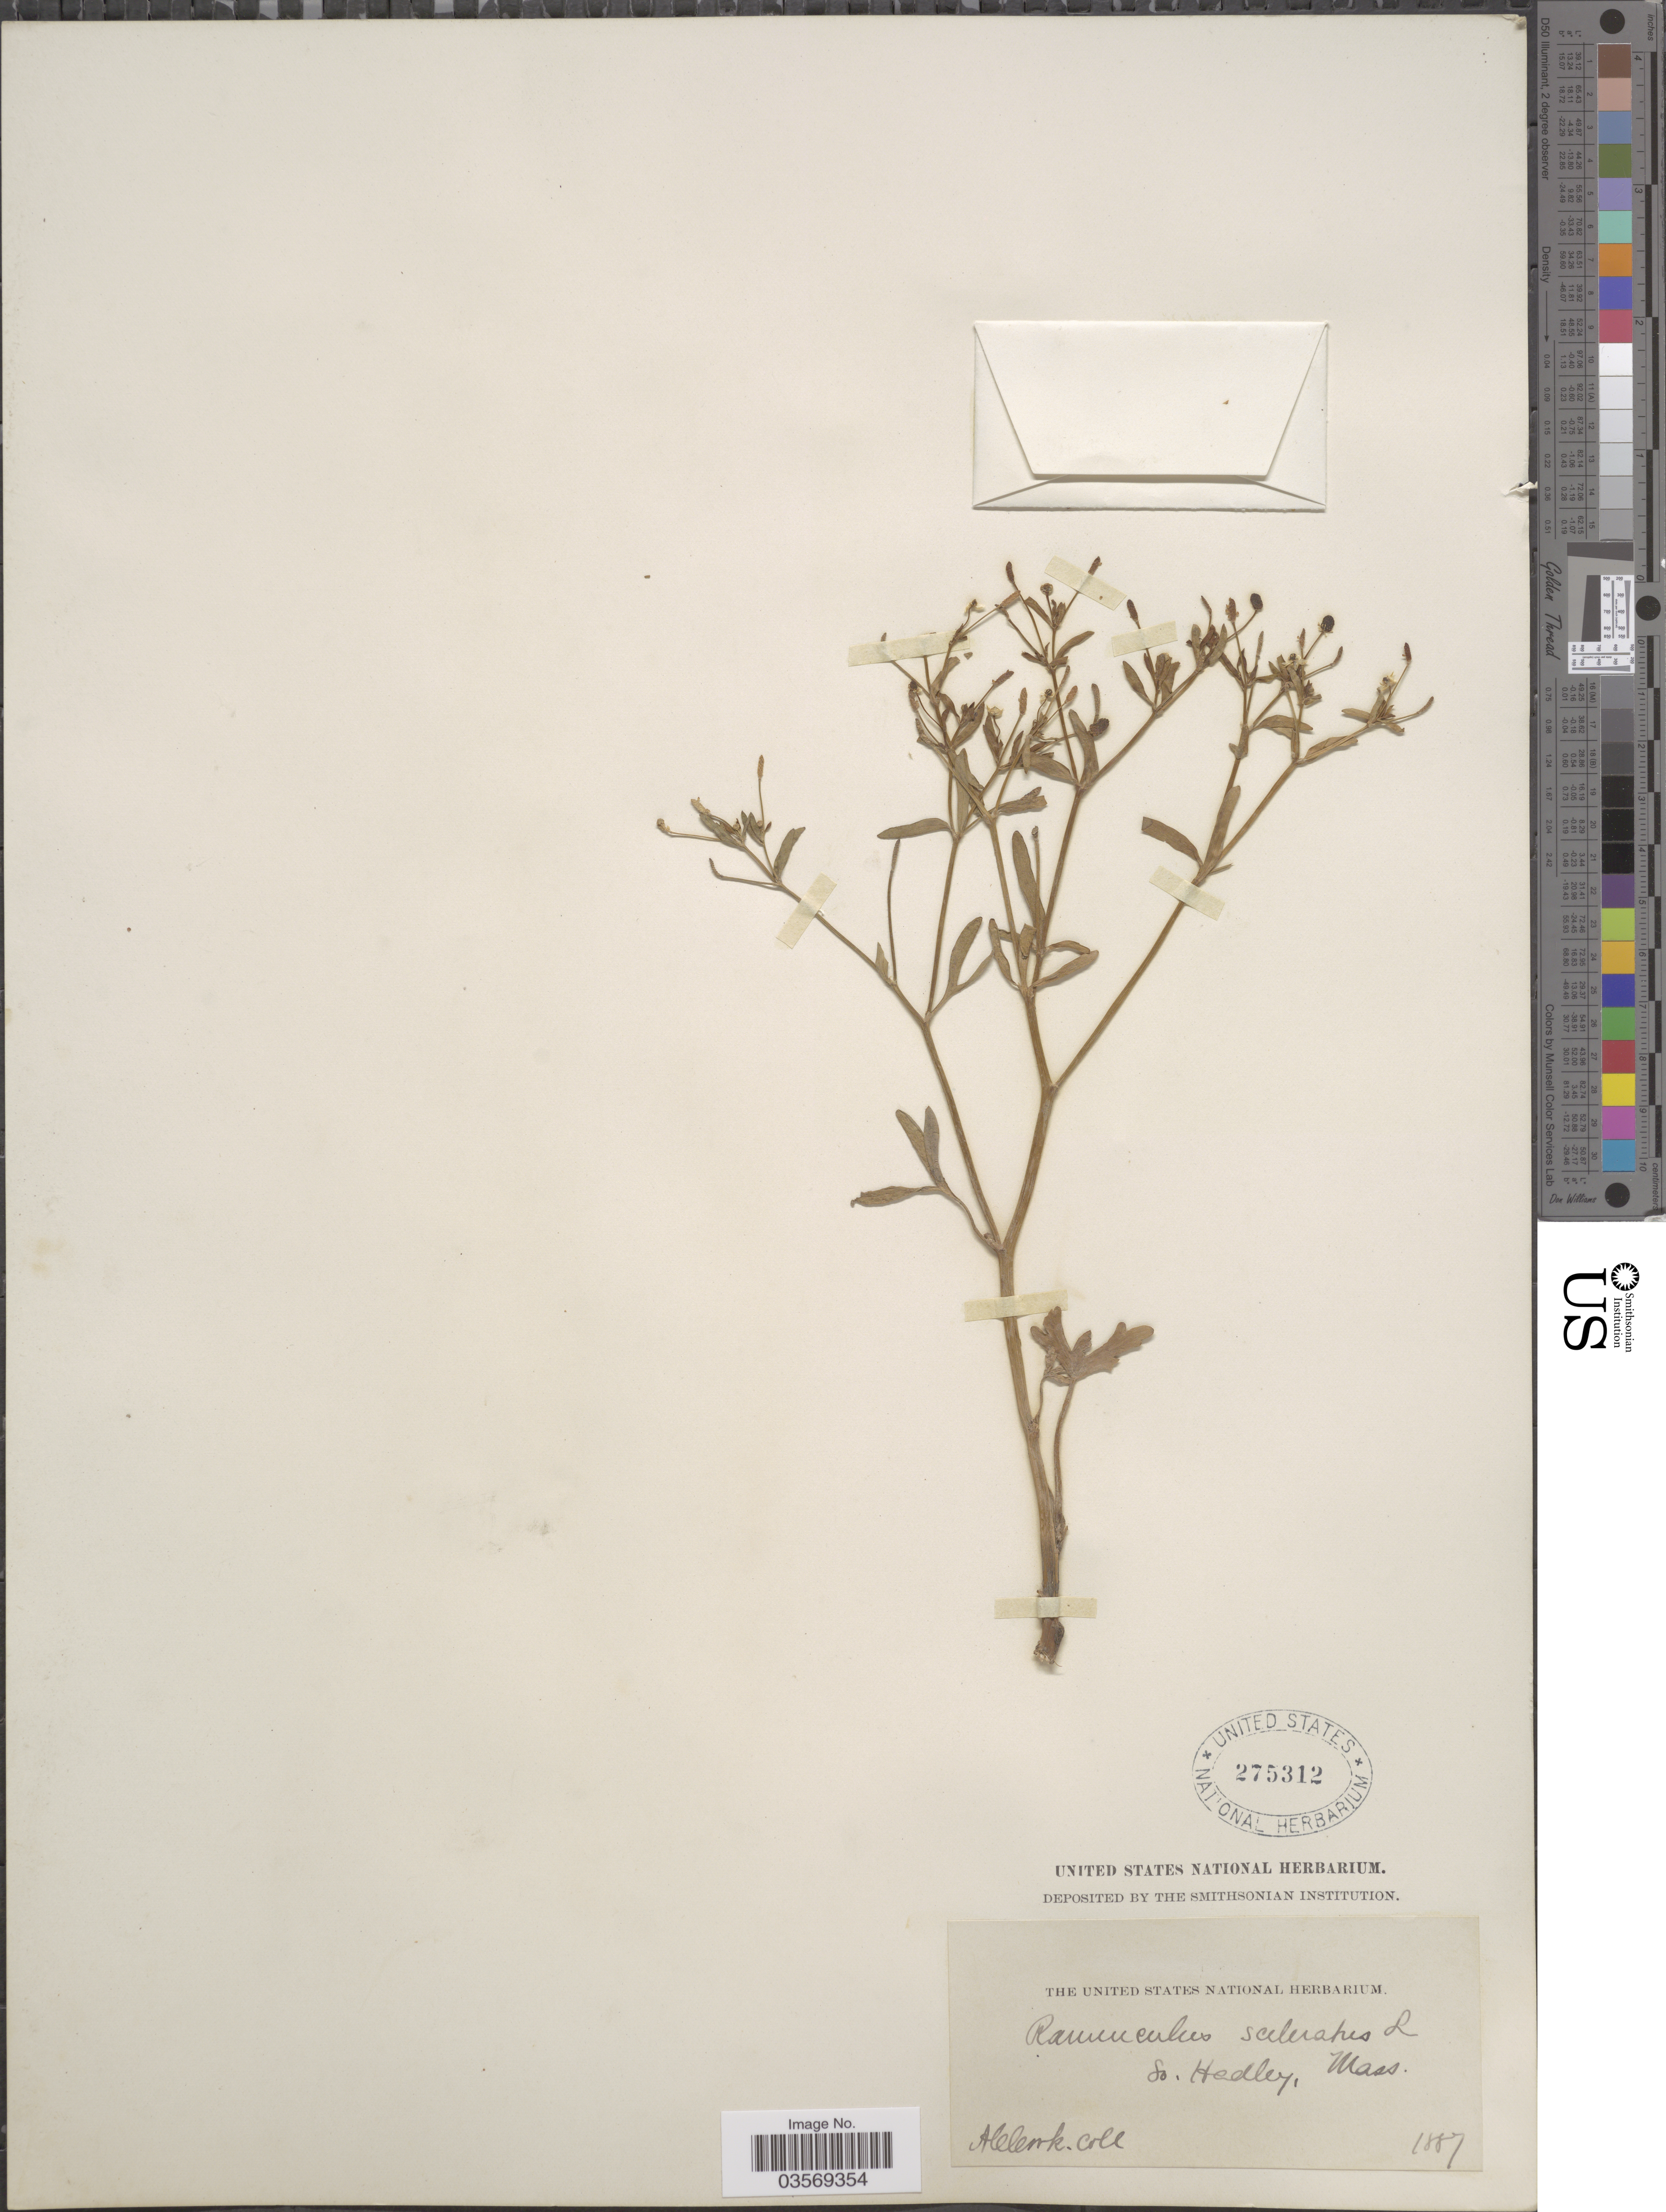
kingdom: Plantae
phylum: Tracheophyta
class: Magnoliopsida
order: Ranunculales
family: Ranunculaceae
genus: Ranunculus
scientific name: Ranunculus sceleratus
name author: L.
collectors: A. Cook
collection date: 1887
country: United States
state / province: Massachusetts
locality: So. Hadley.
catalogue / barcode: US 275312